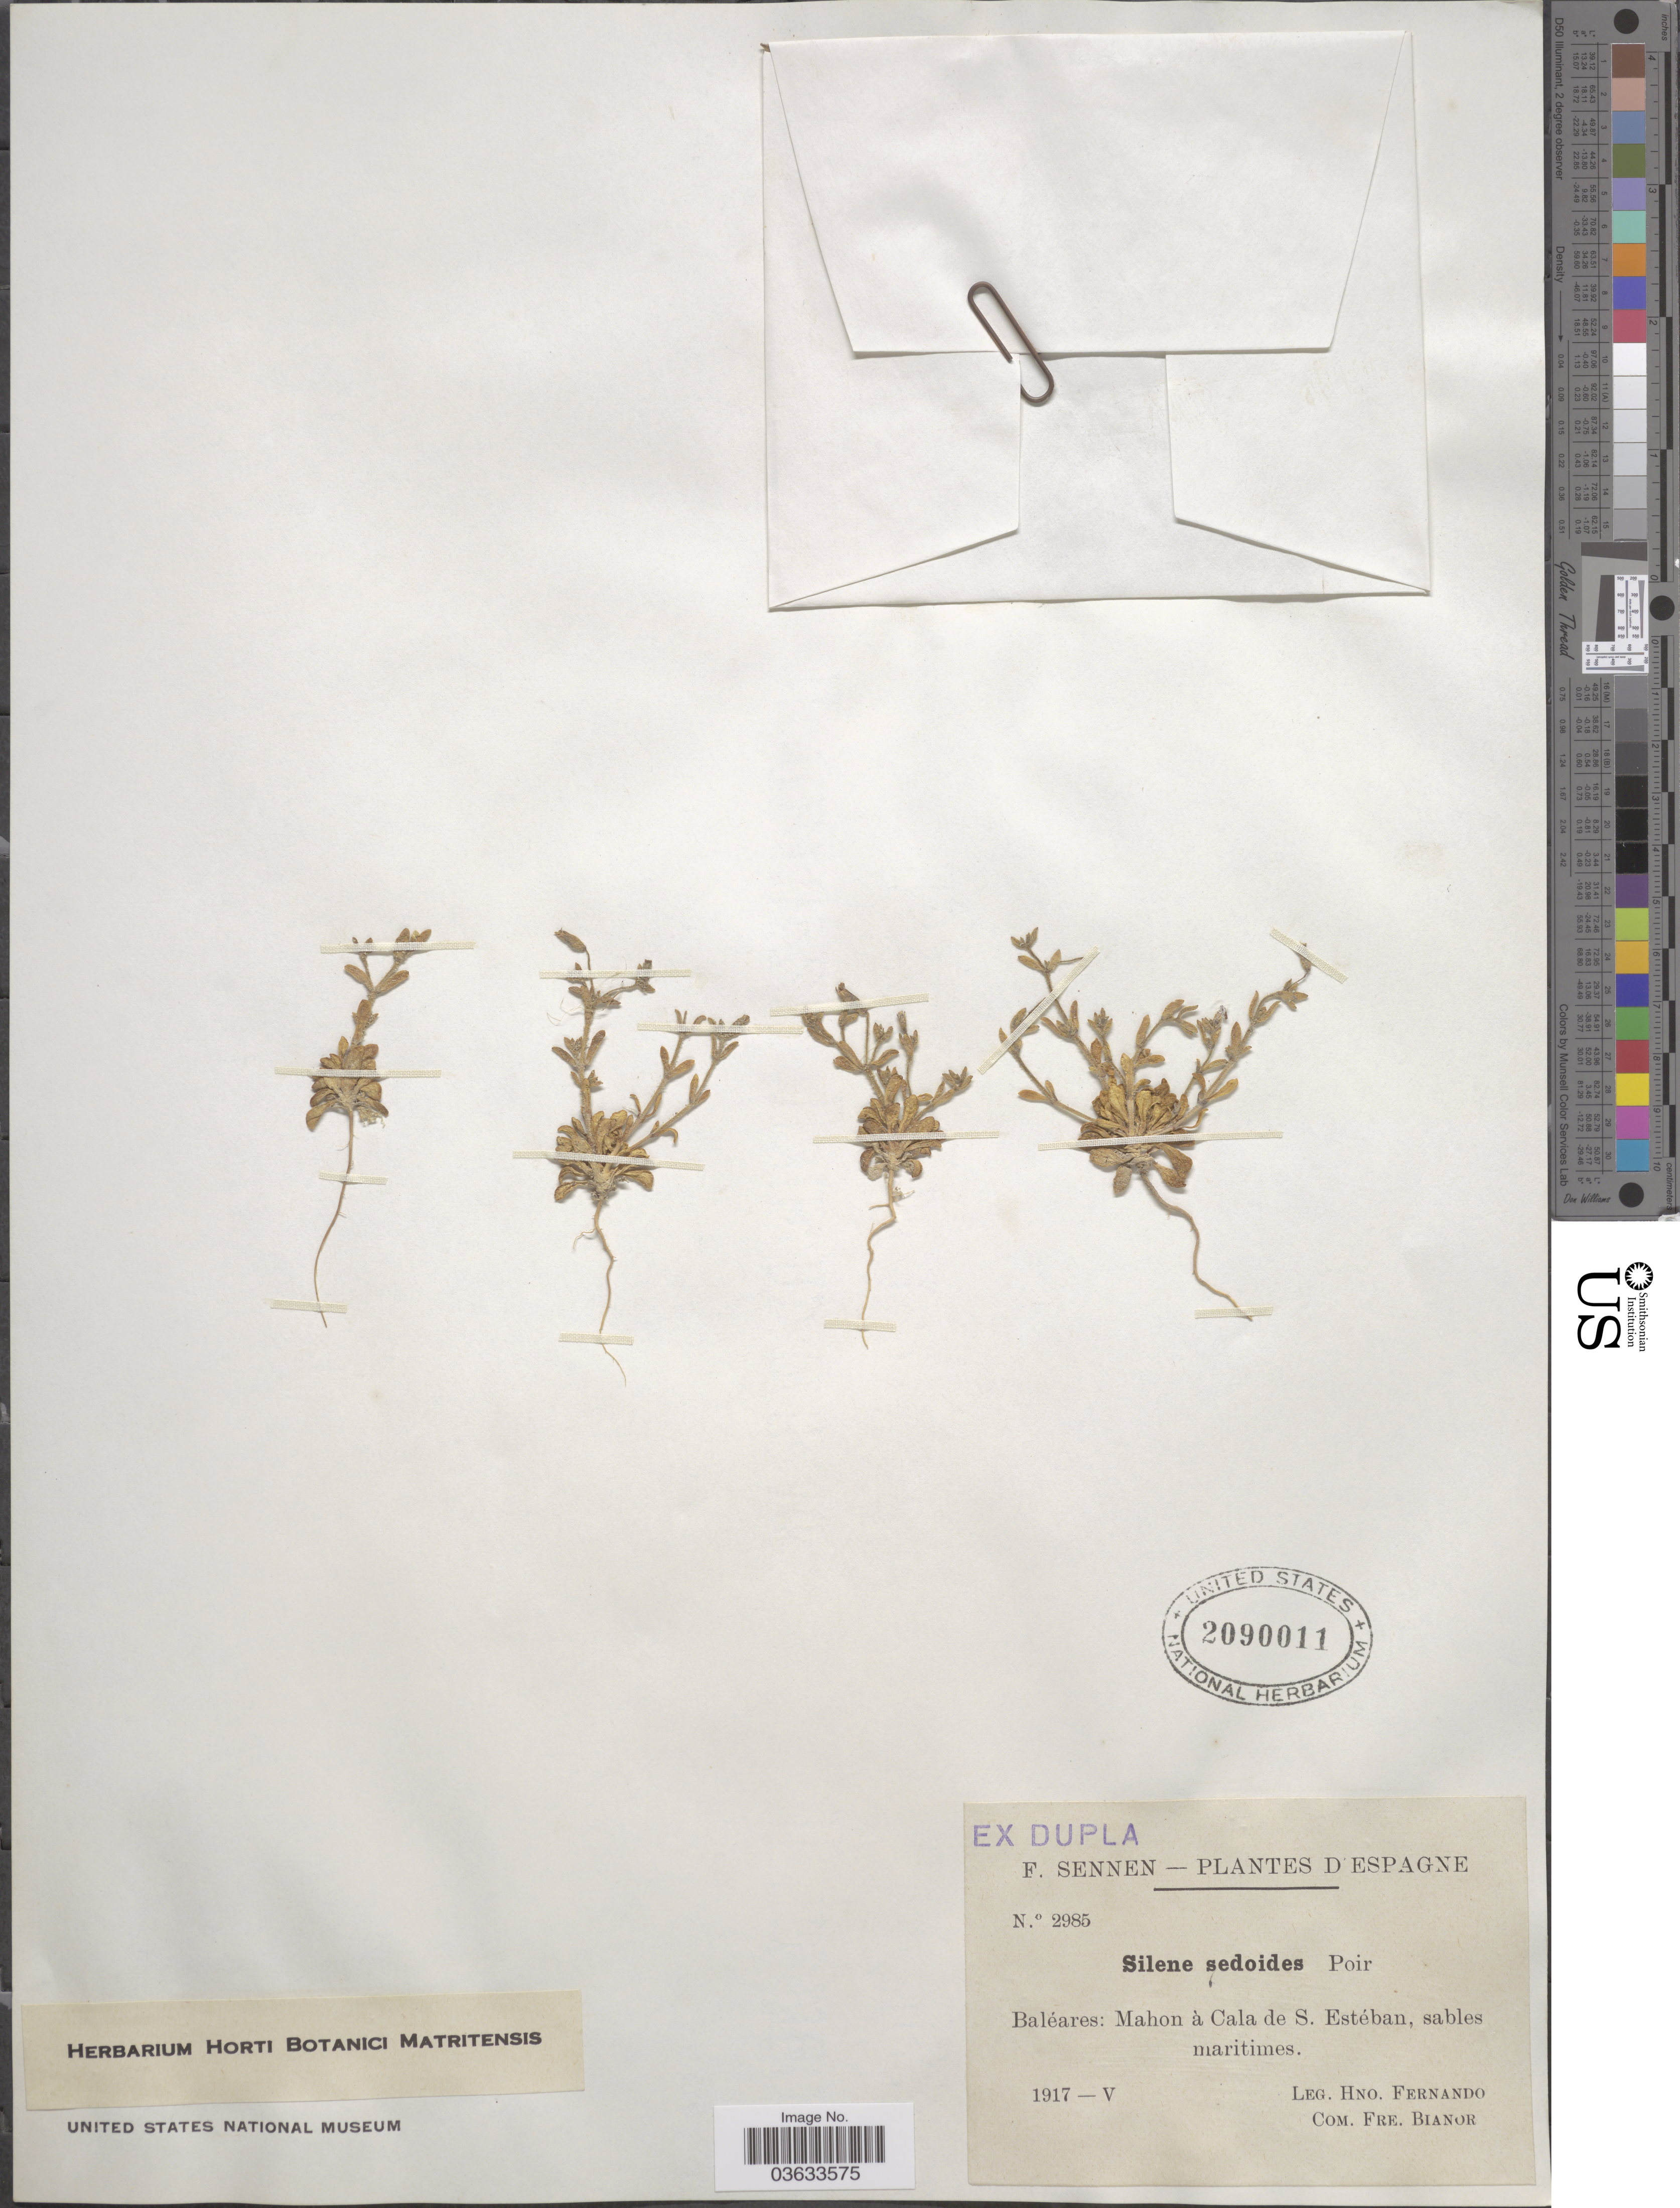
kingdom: Plantae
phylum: Tracheophyta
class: Magnoliopsida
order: Caryophyllales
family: Caryophyllaceae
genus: Silene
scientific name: Silene sedoides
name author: Poir.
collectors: H. Fernando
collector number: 2985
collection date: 1917-05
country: Spain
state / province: Islas Baleares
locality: Espagne. Baléares: Mahon à Cala de S. Estéban, sables maritimes.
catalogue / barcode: US 2090011